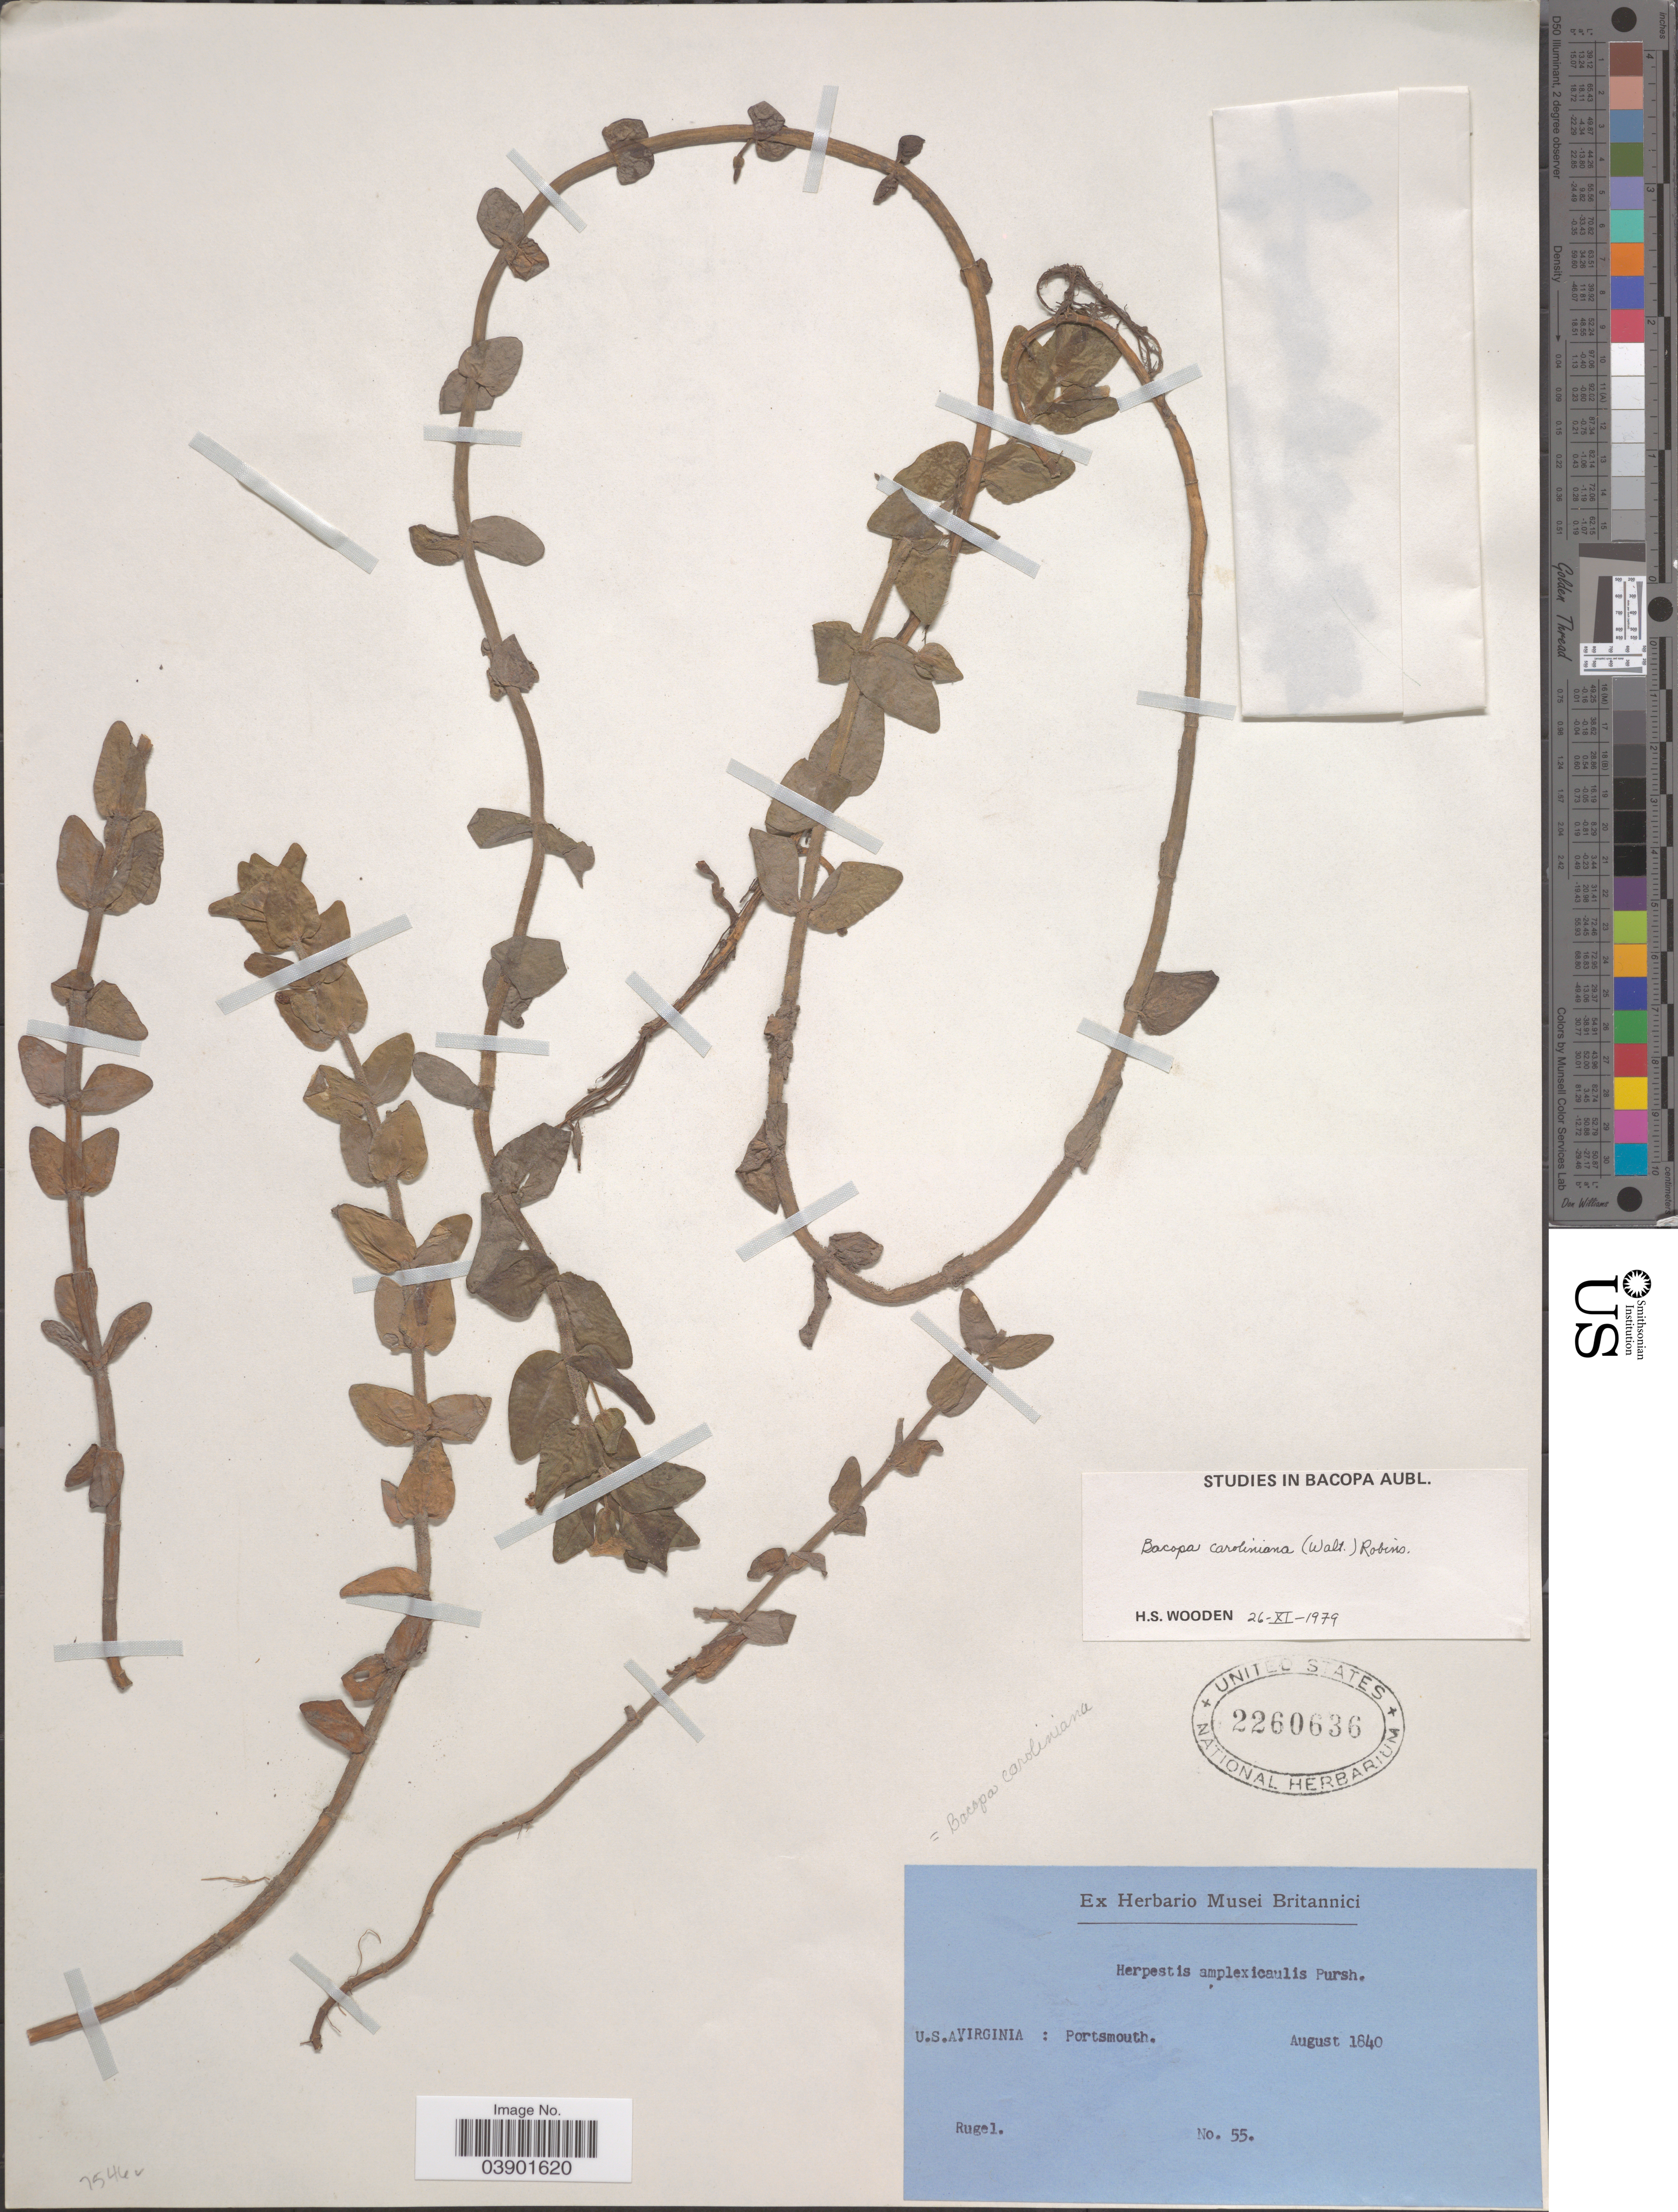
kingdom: Plantae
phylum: Tracheophyta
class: Magnoliopsida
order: Lamiales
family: Plantaginaceae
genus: Bacopa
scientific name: Bacopa caroliniana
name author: (Walter) B.L. Rob.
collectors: Rugel, --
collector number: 55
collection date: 1840-08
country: United States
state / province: Virginia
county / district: City of Portsmouth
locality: Portsmouth.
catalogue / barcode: US 2260636